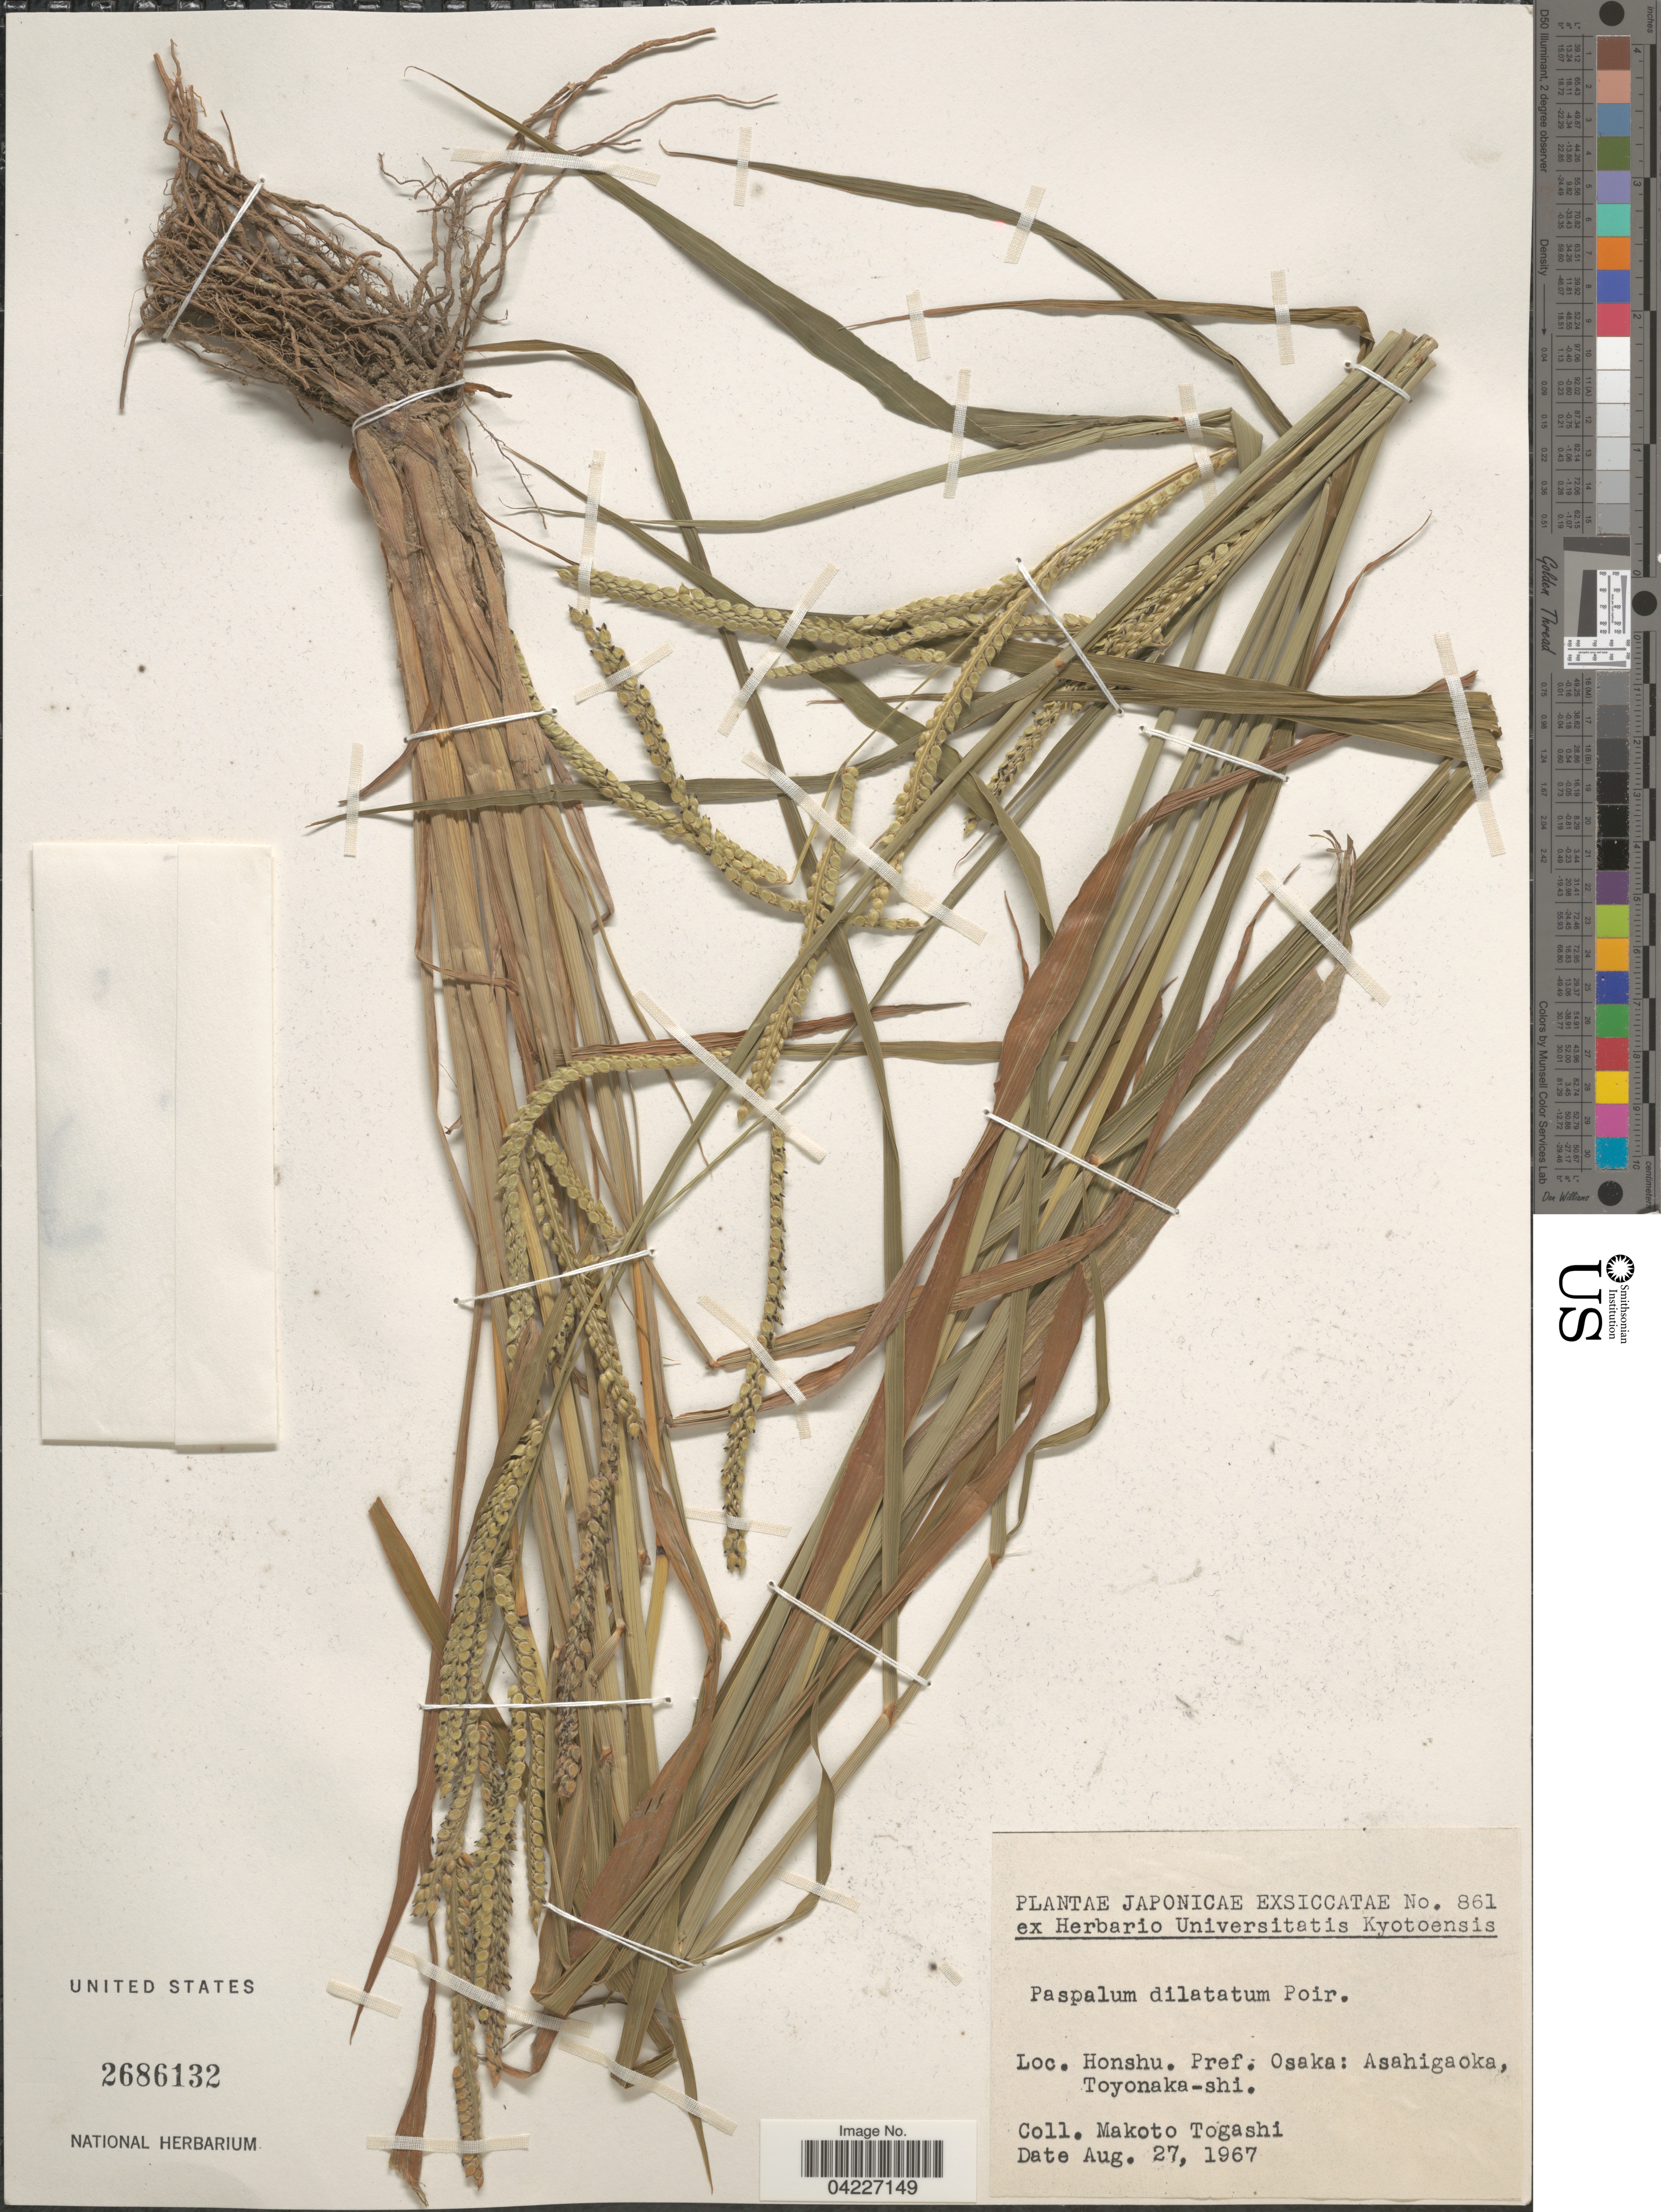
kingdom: Plantae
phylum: Tracheophyta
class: Liliopsida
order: Poales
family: Poaceae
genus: Paspalum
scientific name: Paspalum dilatatum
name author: Poir.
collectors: M. Togashi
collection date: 1967-08-27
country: Japan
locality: Honshu. Pref. Osaka: Asahigaoka, Toyonaka-shi.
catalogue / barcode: US 2686132